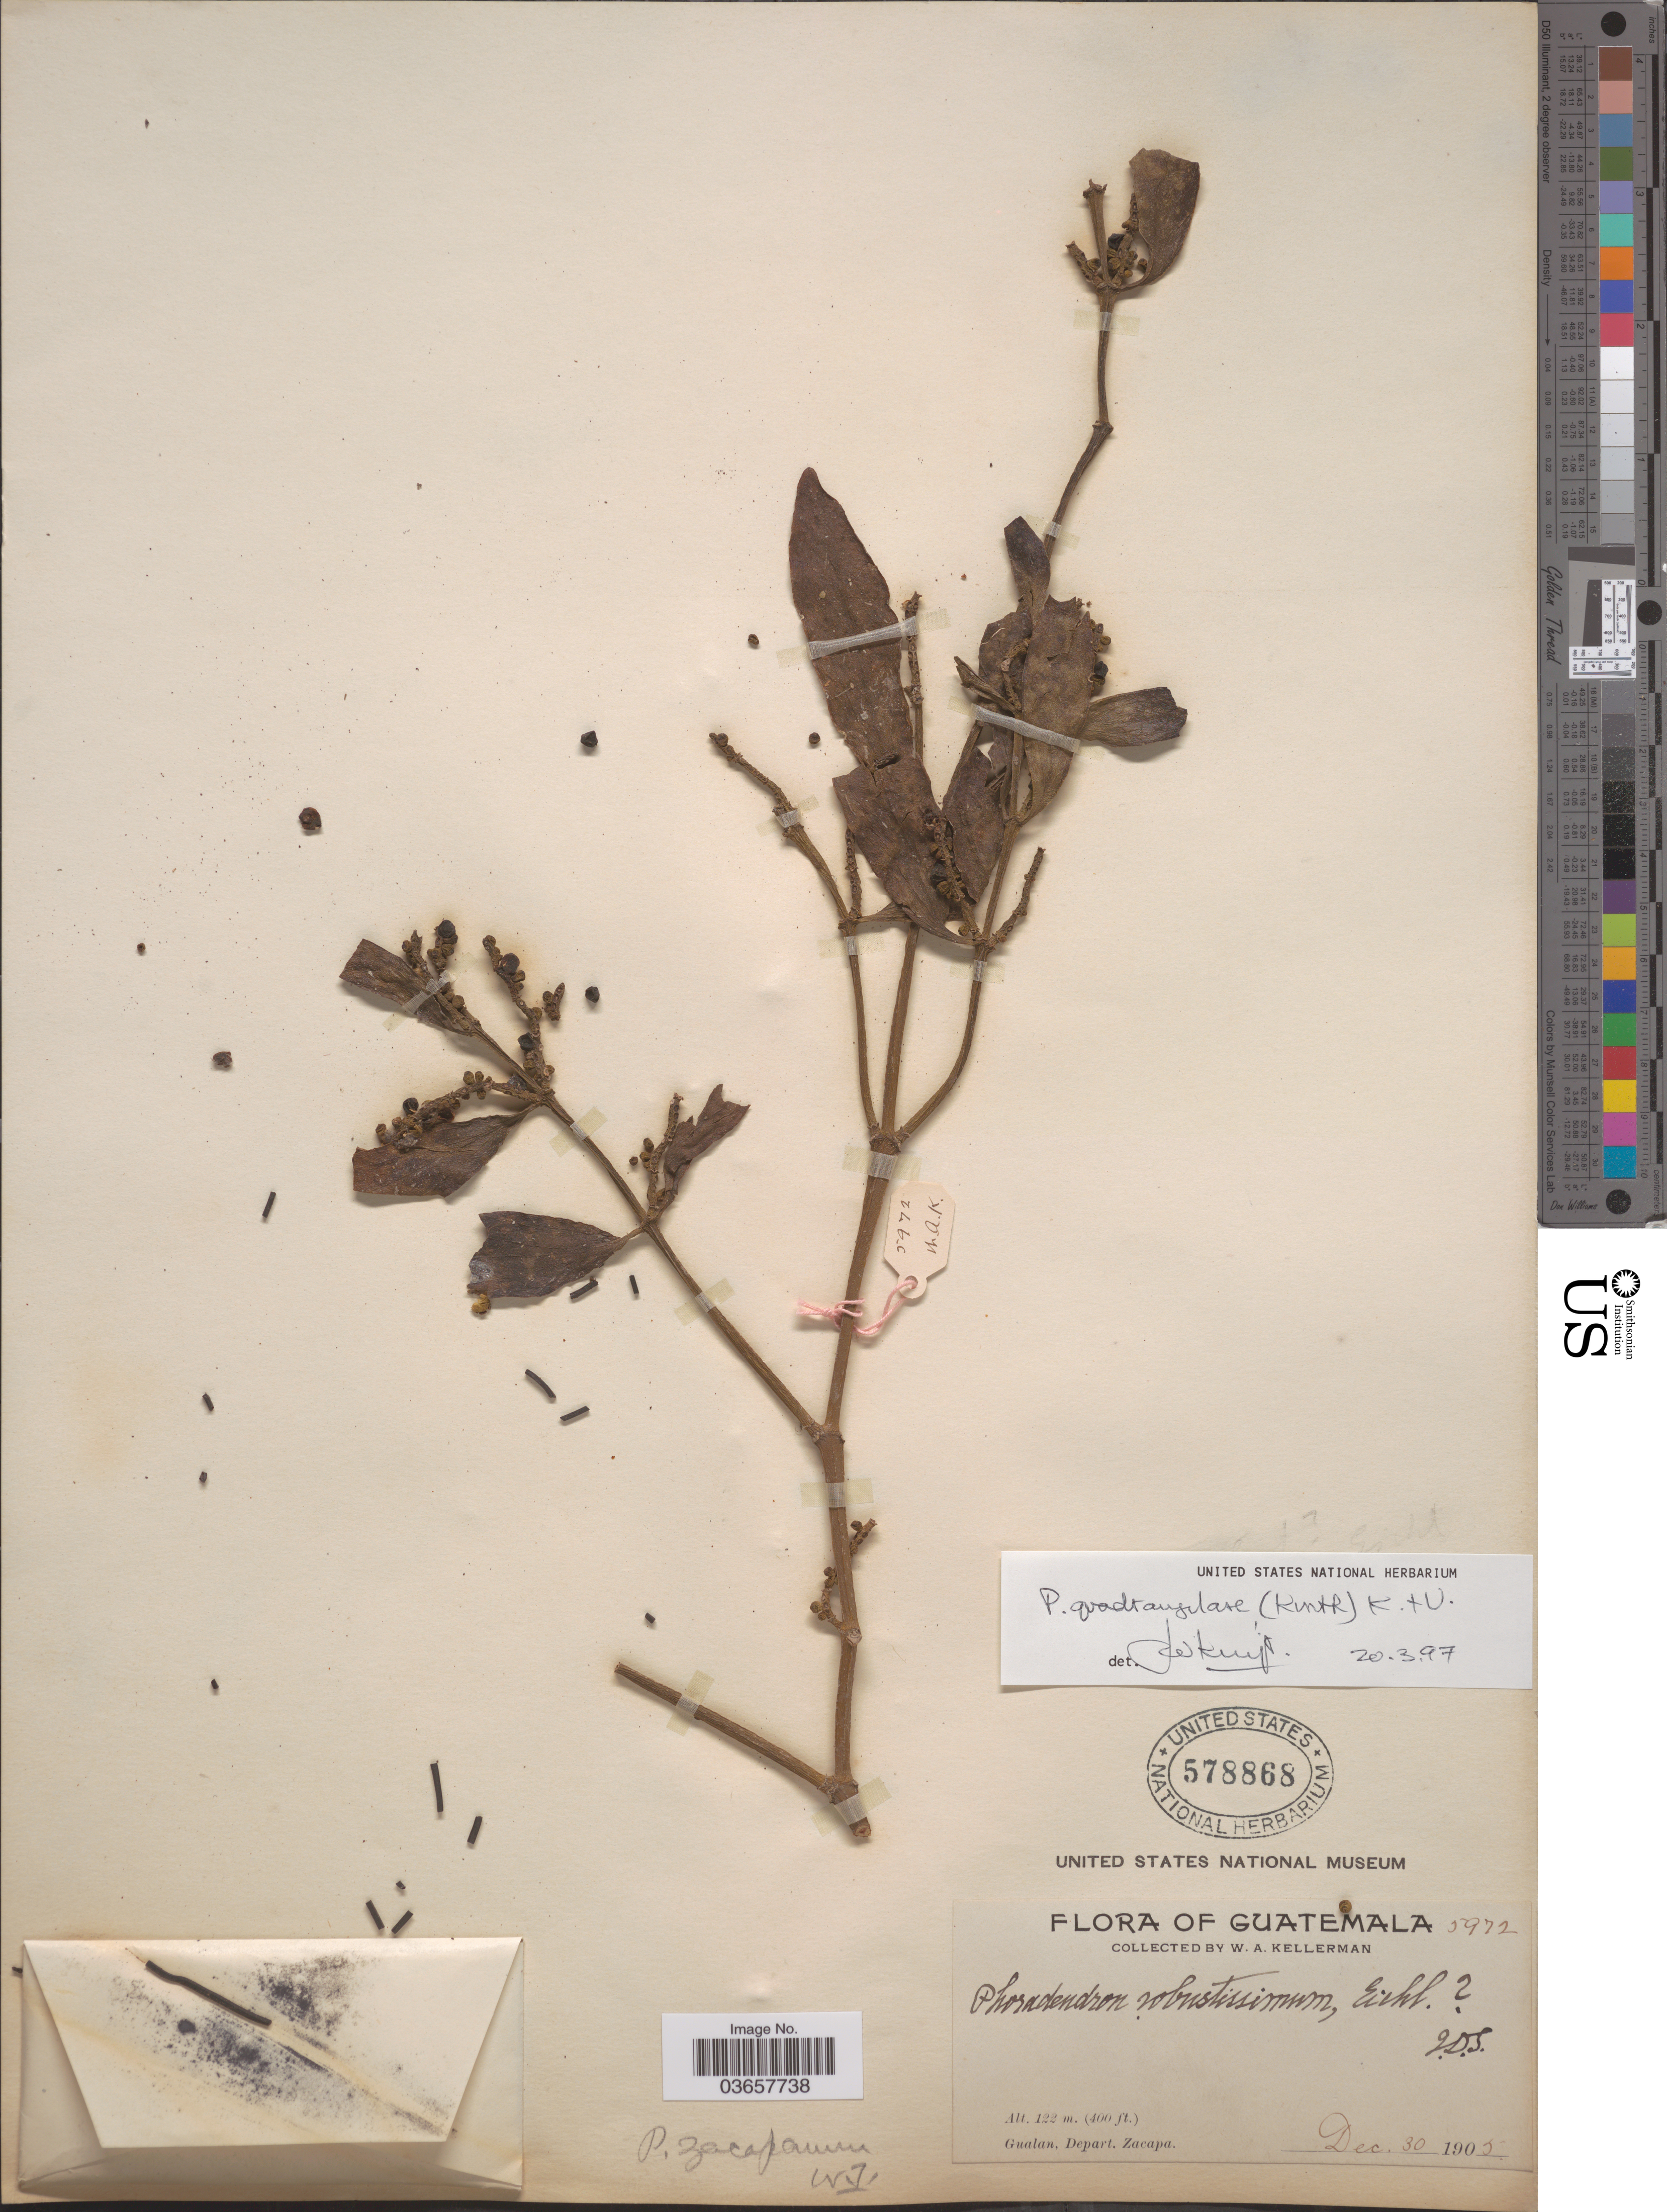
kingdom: Plantae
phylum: Tracheophyta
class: Magnoliopsida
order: Santalales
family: Viscaceae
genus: Phoradendron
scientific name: Phoradendron quadrangulare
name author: (Kunth) Griseb.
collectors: W. Kellerman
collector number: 5972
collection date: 1905-12-30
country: Guatemala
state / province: Zacapa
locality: Gualan, Depart. Zacapa.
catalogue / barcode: US 578868